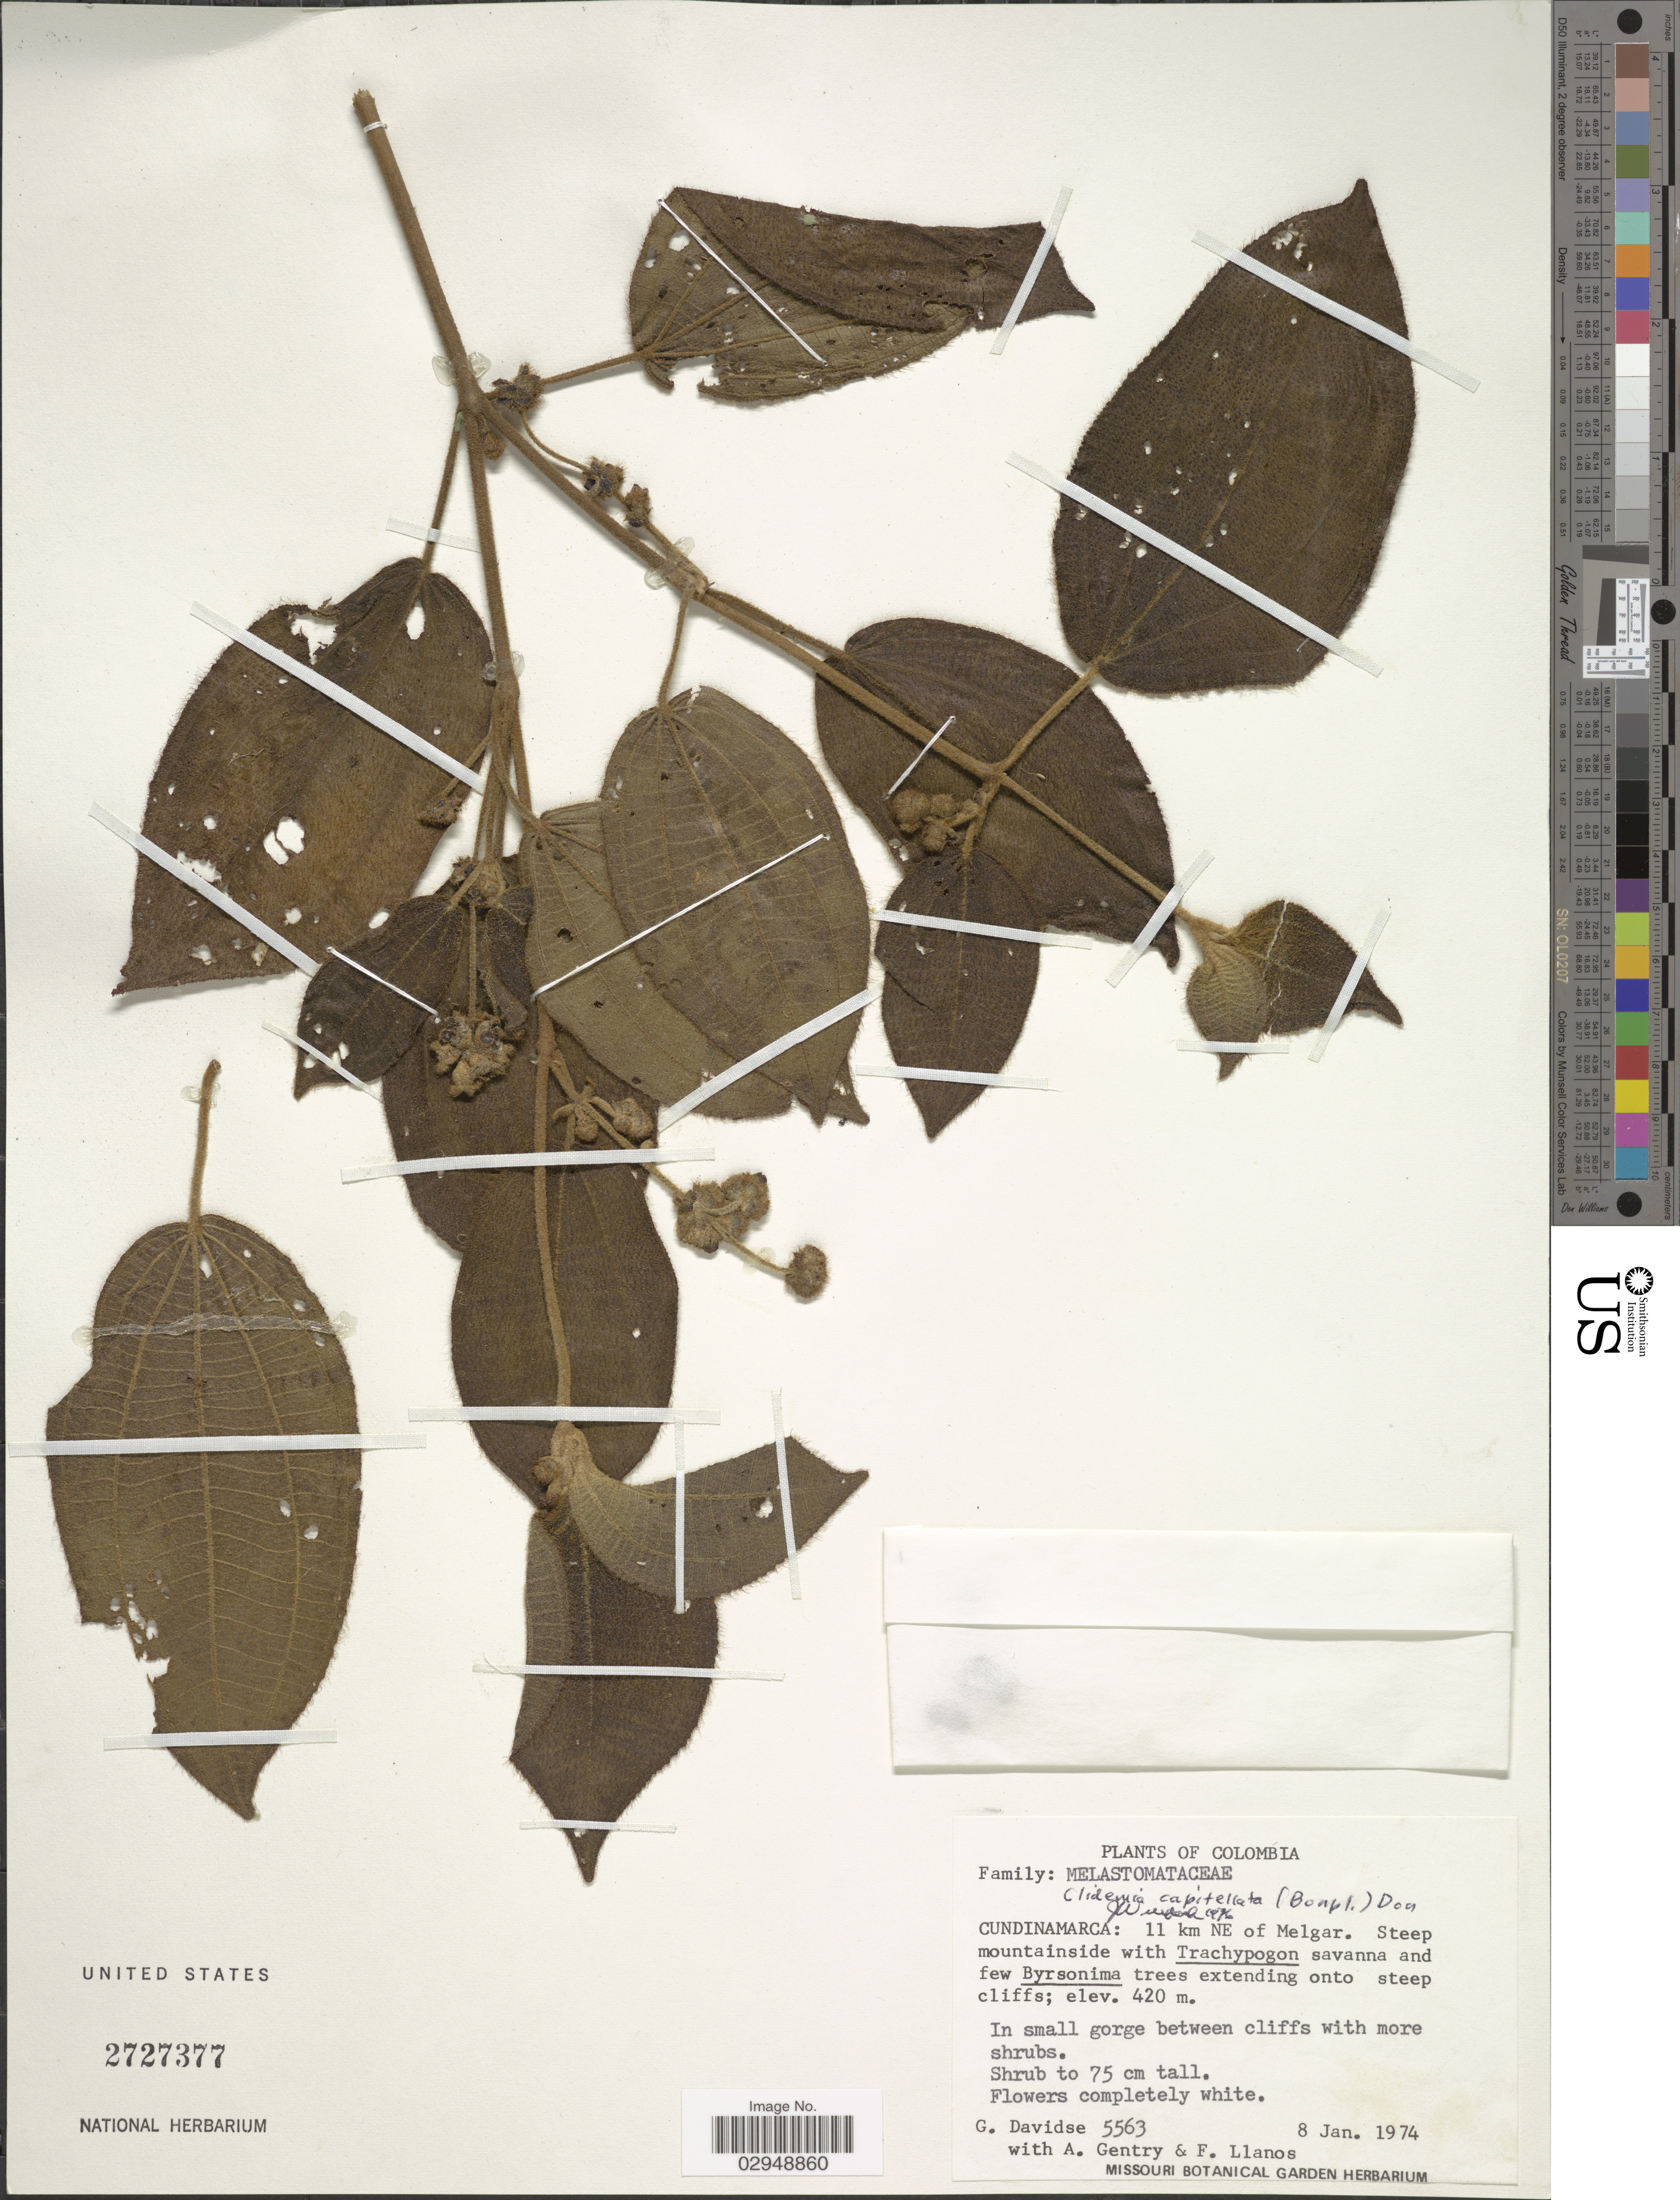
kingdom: Plantae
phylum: Tracheophyta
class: Magnoliopsida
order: Myrtales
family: Melastomataceae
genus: Clidemia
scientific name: Clidemia capitellata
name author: (Bonpl.) D. Don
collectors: G. Davidse, A. H. Gentry & F. Llanos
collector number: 5563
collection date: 1974-01-08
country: Colombia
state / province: Cundinamarca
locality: Cundinamarca: 11 km NE of Melgar.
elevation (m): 420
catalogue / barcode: US 2727377